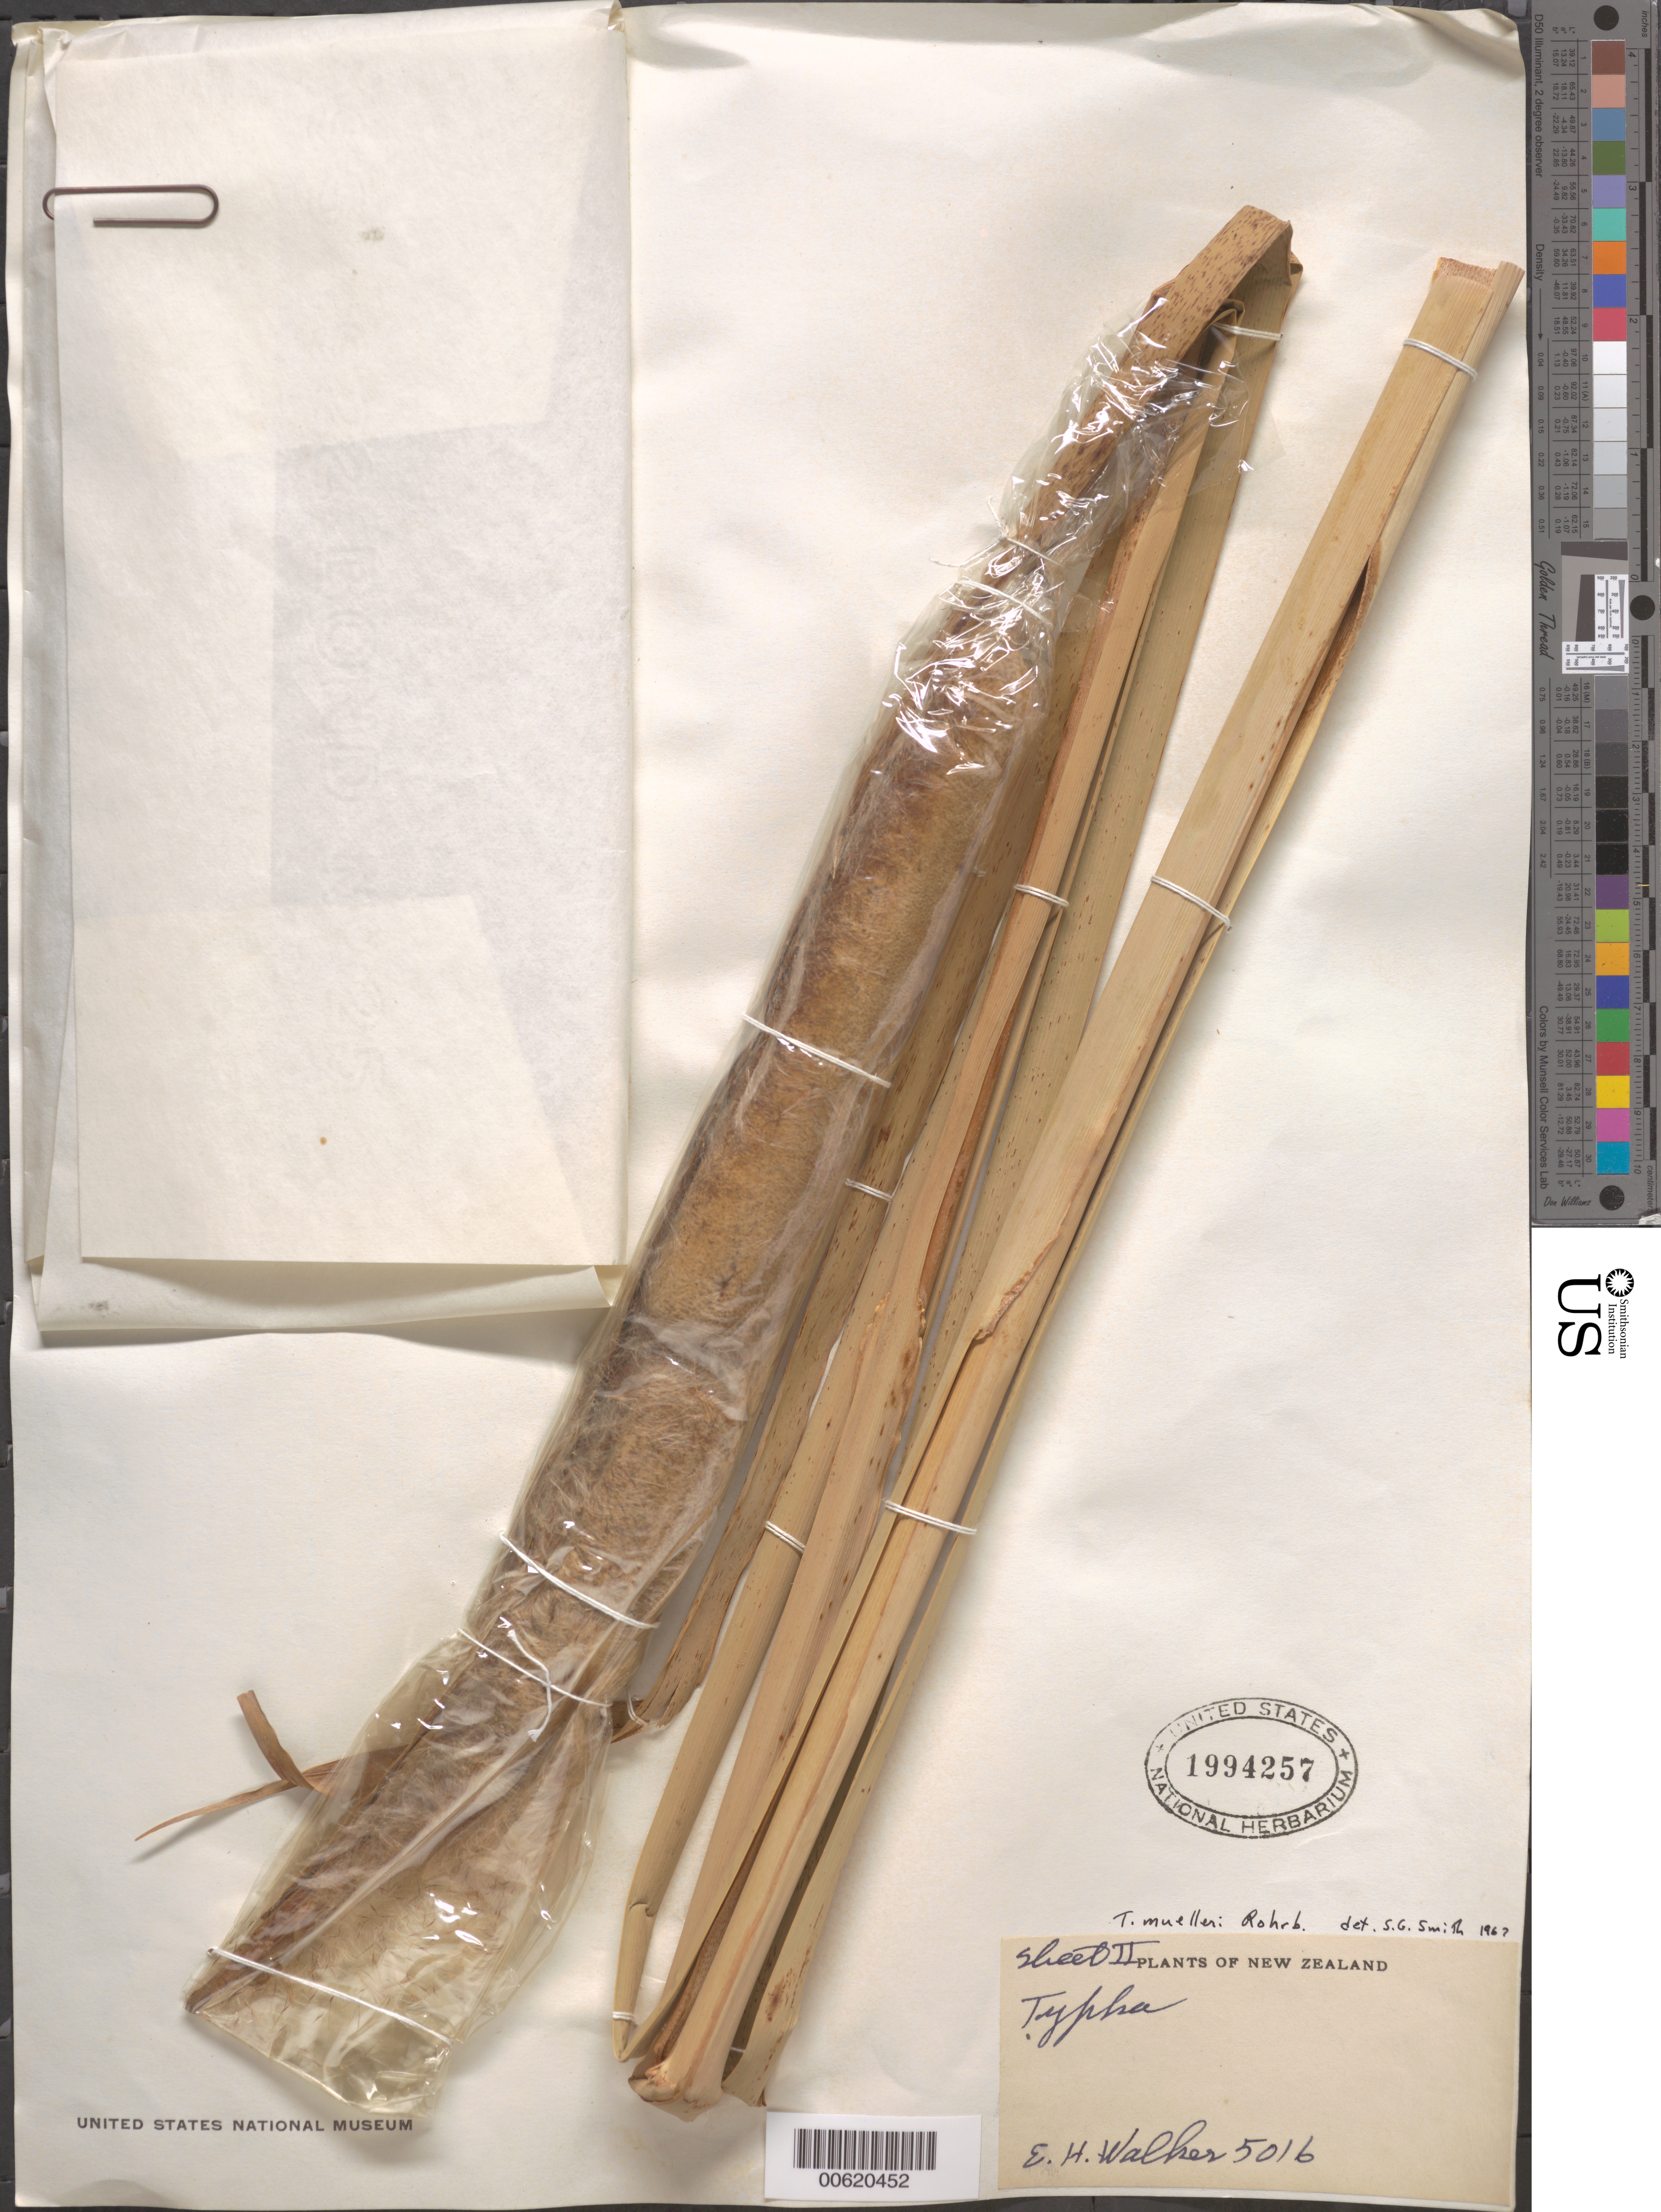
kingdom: Plantae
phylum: Tracheophyta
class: Liliopsida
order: Poales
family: Typhaceae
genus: Typha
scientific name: Typha muelleri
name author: Rohrb.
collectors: E. H. Walker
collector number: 5061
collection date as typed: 27 Mar 1949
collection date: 1949-03-27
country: New Zealand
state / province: Nelson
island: South Island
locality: Near Motueka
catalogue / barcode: US 1994257